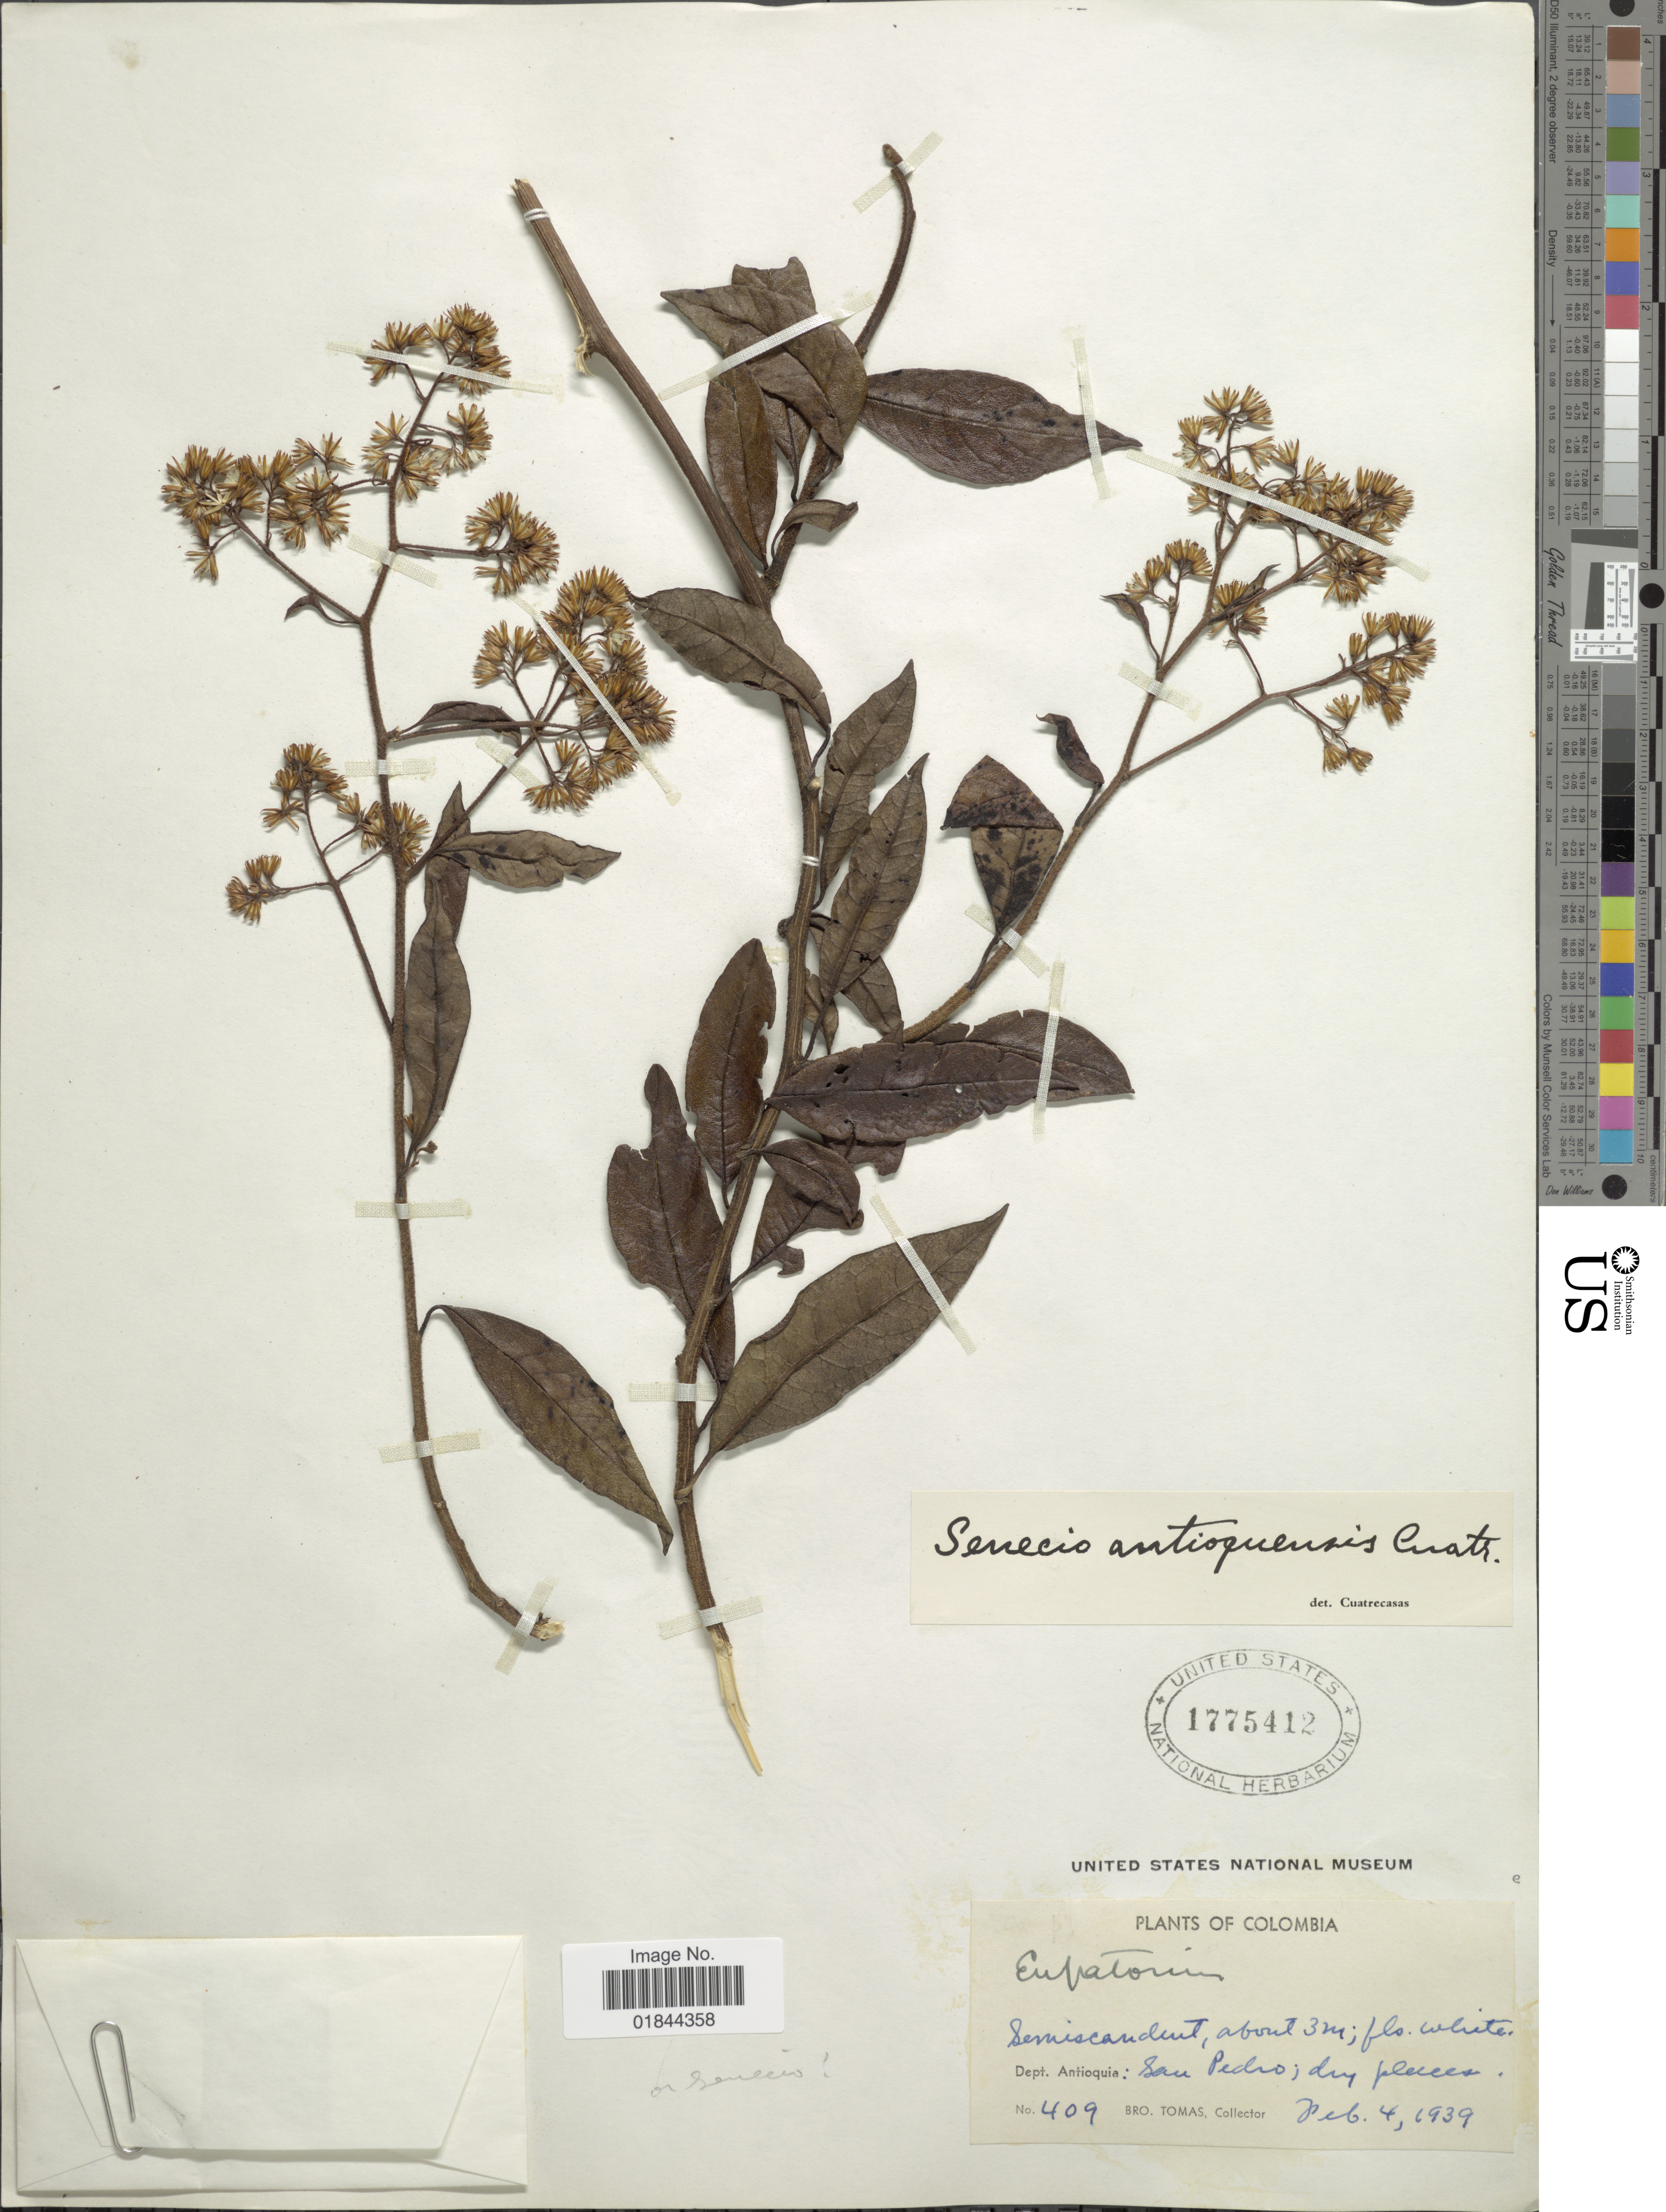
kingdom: Plantae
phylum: Tracheophyta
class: Magnoliopsida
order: Asterales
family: Asteraceae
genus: Pentacalia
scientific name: Pentacalia antioquensis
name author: (Cuatrec.) Cuatrec.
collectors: B. Tomas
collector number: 409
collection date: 1939-02-04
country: Colombia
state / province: Antioquia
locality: Dept. Antioquia: San Pedro, dry places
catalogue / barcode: US 1775412